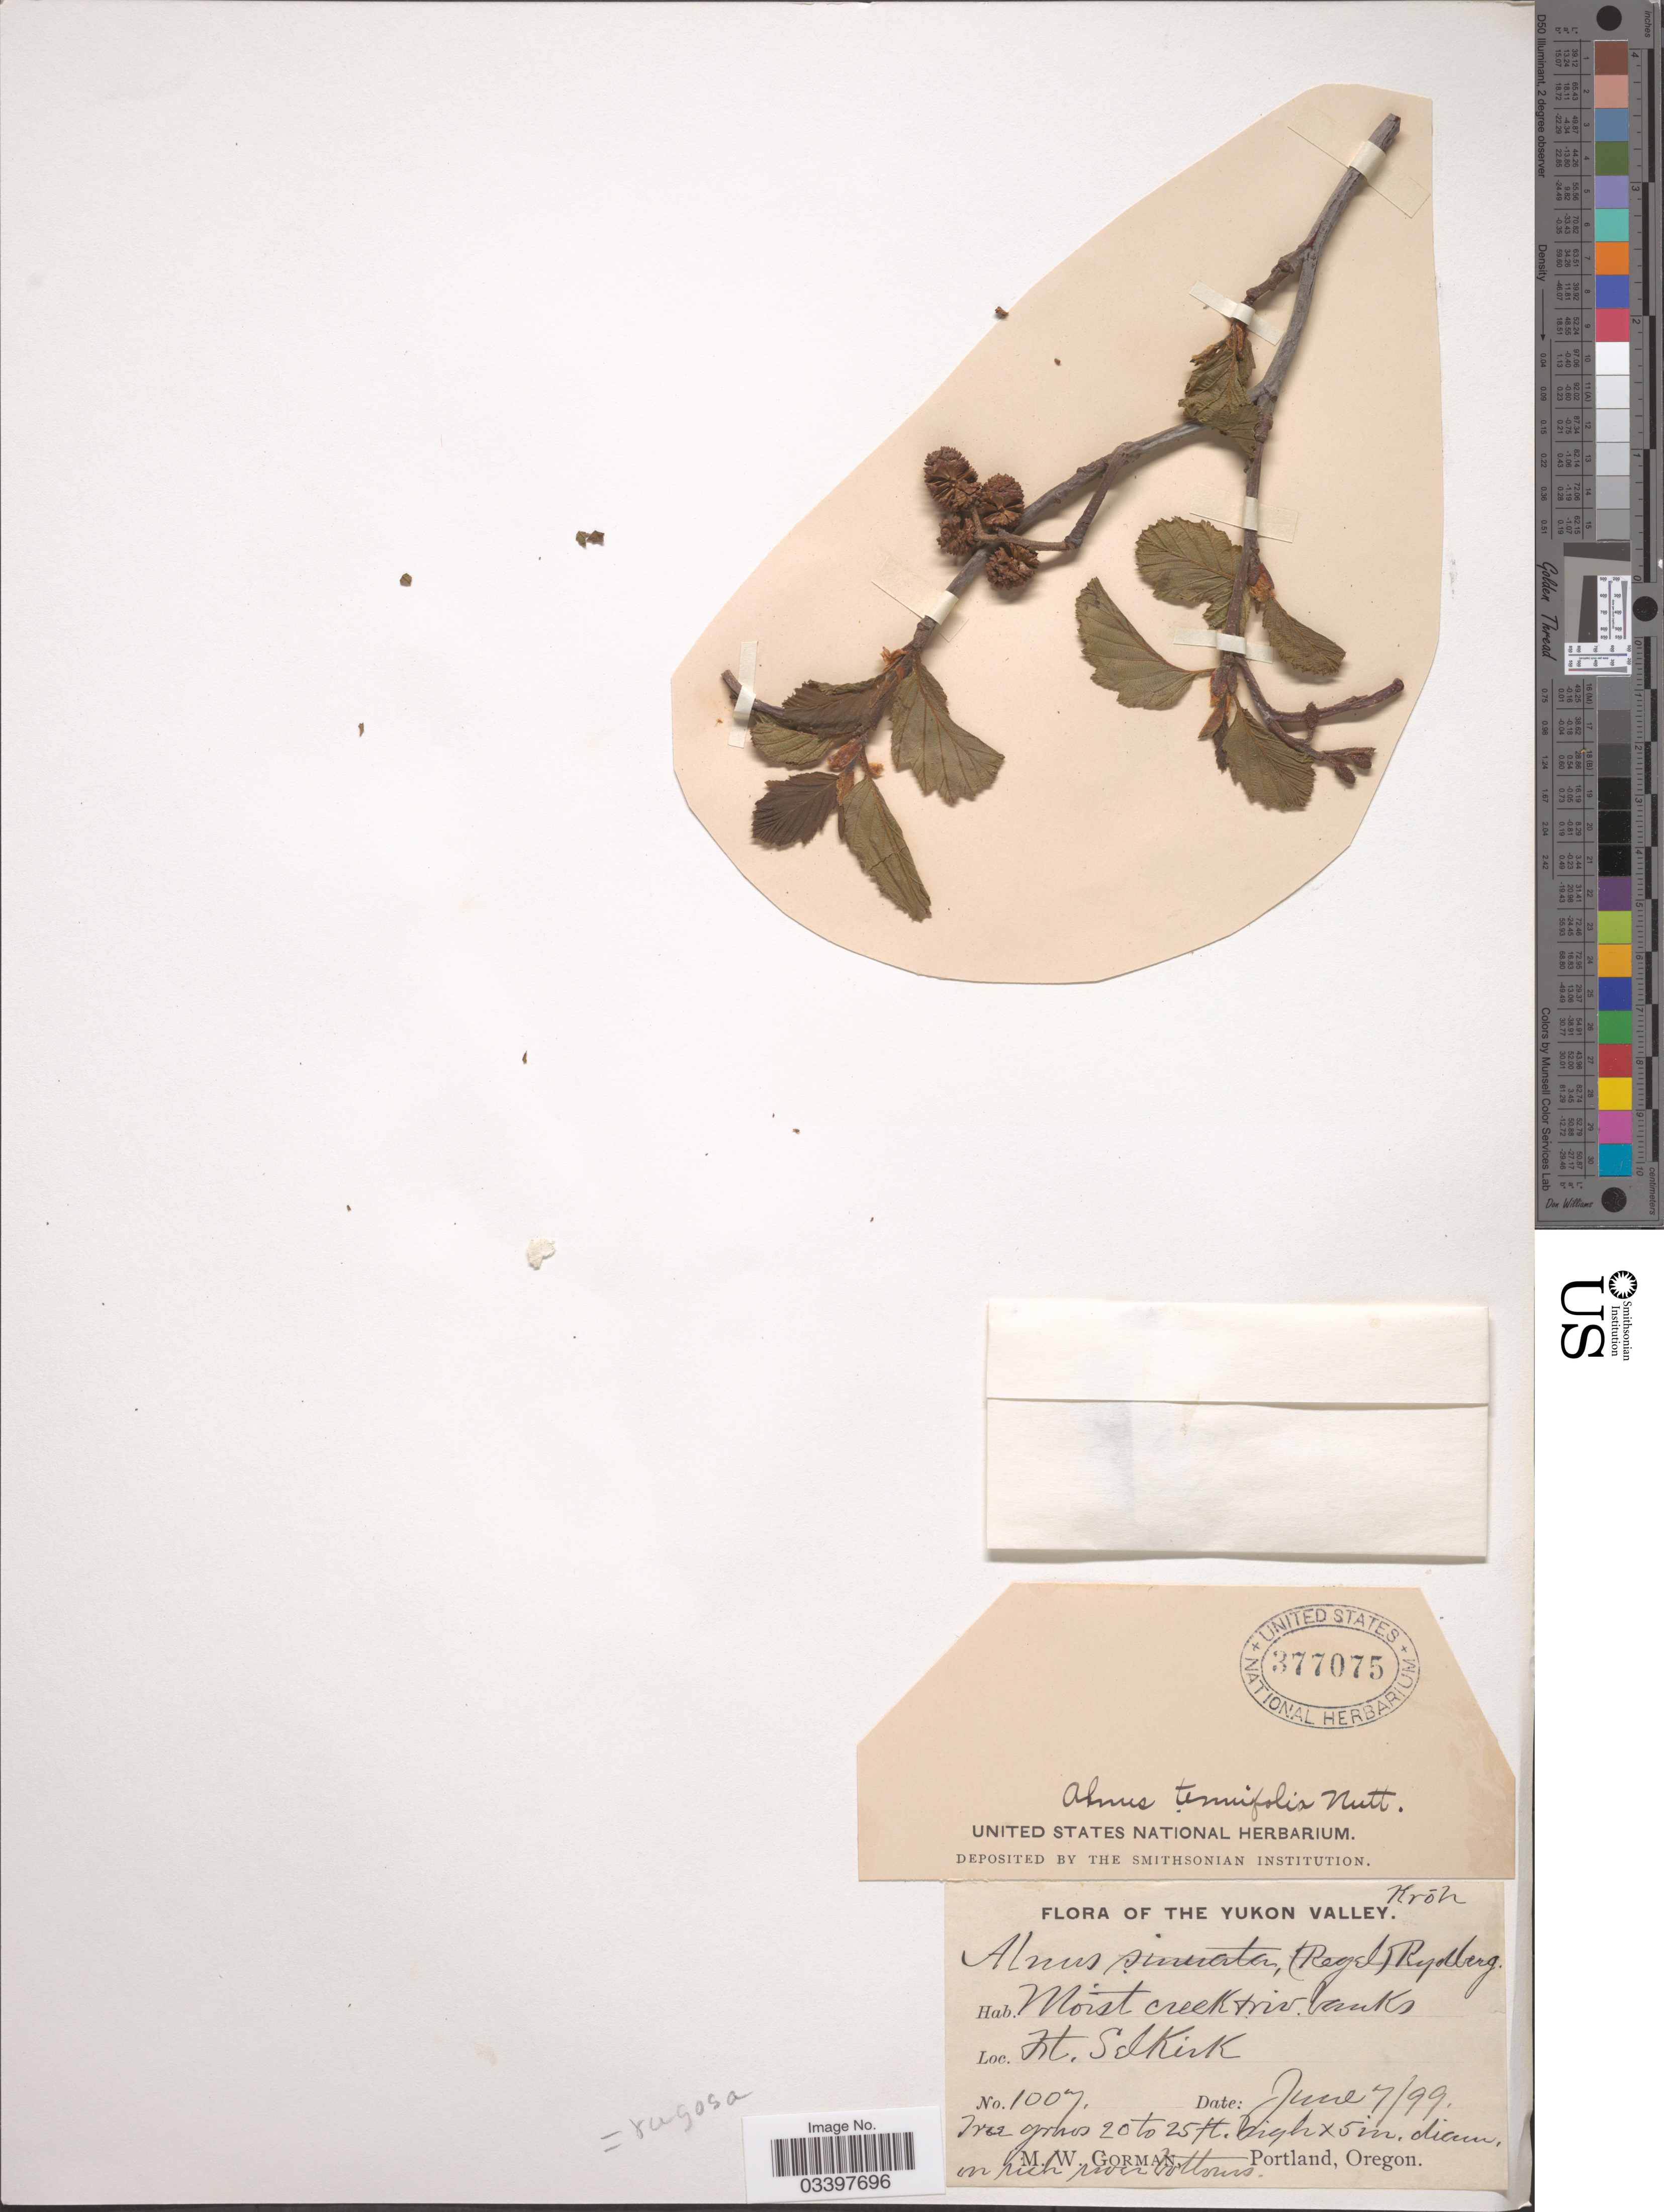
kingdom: Plantae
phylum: Tracheophyta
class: Magnoliopsida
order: Fagales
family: Betulaceae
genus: Alnus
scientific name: Alnus incana subsp. rugosa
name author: (Du Roi) R.T. Clausen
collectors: M. W. Gorman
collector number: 1007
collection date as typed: Transcribed d/m/y: 7/6/99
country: Canada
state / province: Yukon Territory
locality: The Yukon Valley. Mt. Selkirk.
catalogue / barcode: US 377075